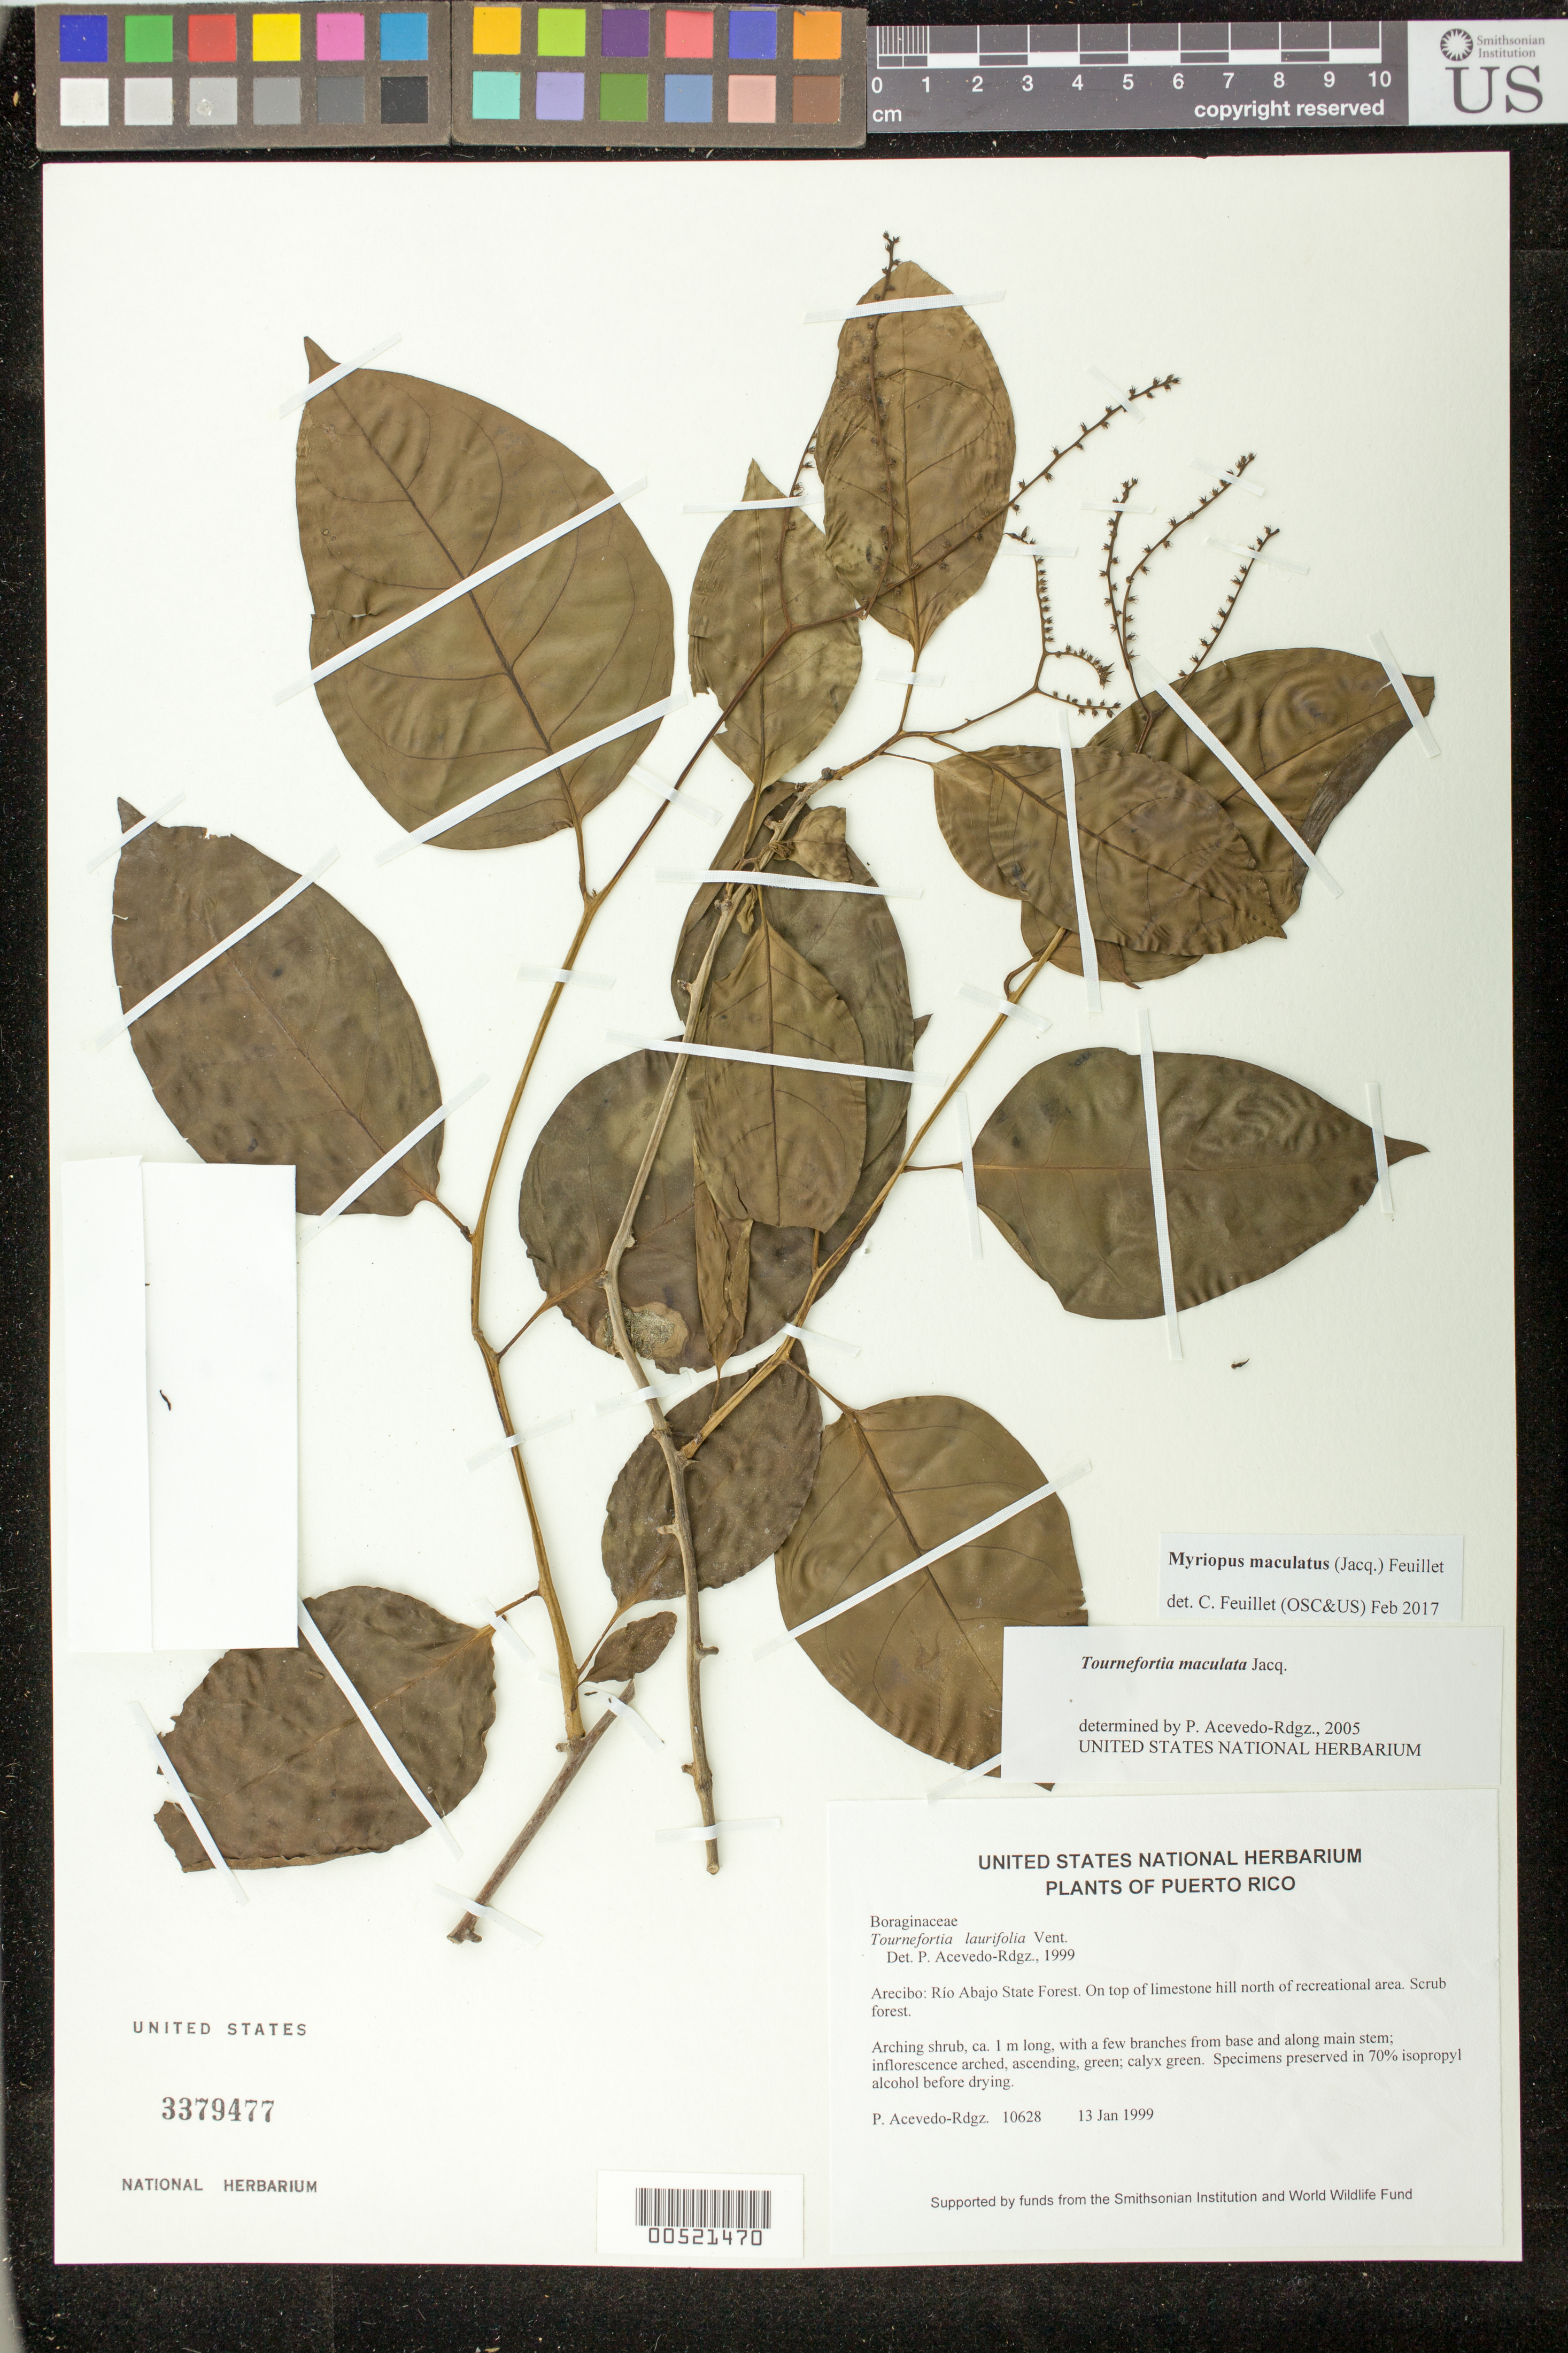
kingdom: Plantae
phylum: Tracheophyta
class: Magnoliopsida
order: Boraginales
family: Heliotropiaceae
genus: Myriopus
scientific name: Myriopus maculatus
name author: (Jacq.) Feuillet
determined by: Feuillet, C.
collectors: P. Acevedo-Rodr.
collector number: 10628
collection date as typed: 13 Jan 1999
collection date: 1999-01-13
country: Puerto Rico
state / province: Arecibo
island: Puerto Rico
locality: Arecibo; Río Abajo State Forest. On top of limestone hill north of recreational area.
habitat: Scrub forest.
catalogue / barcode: US 3379477